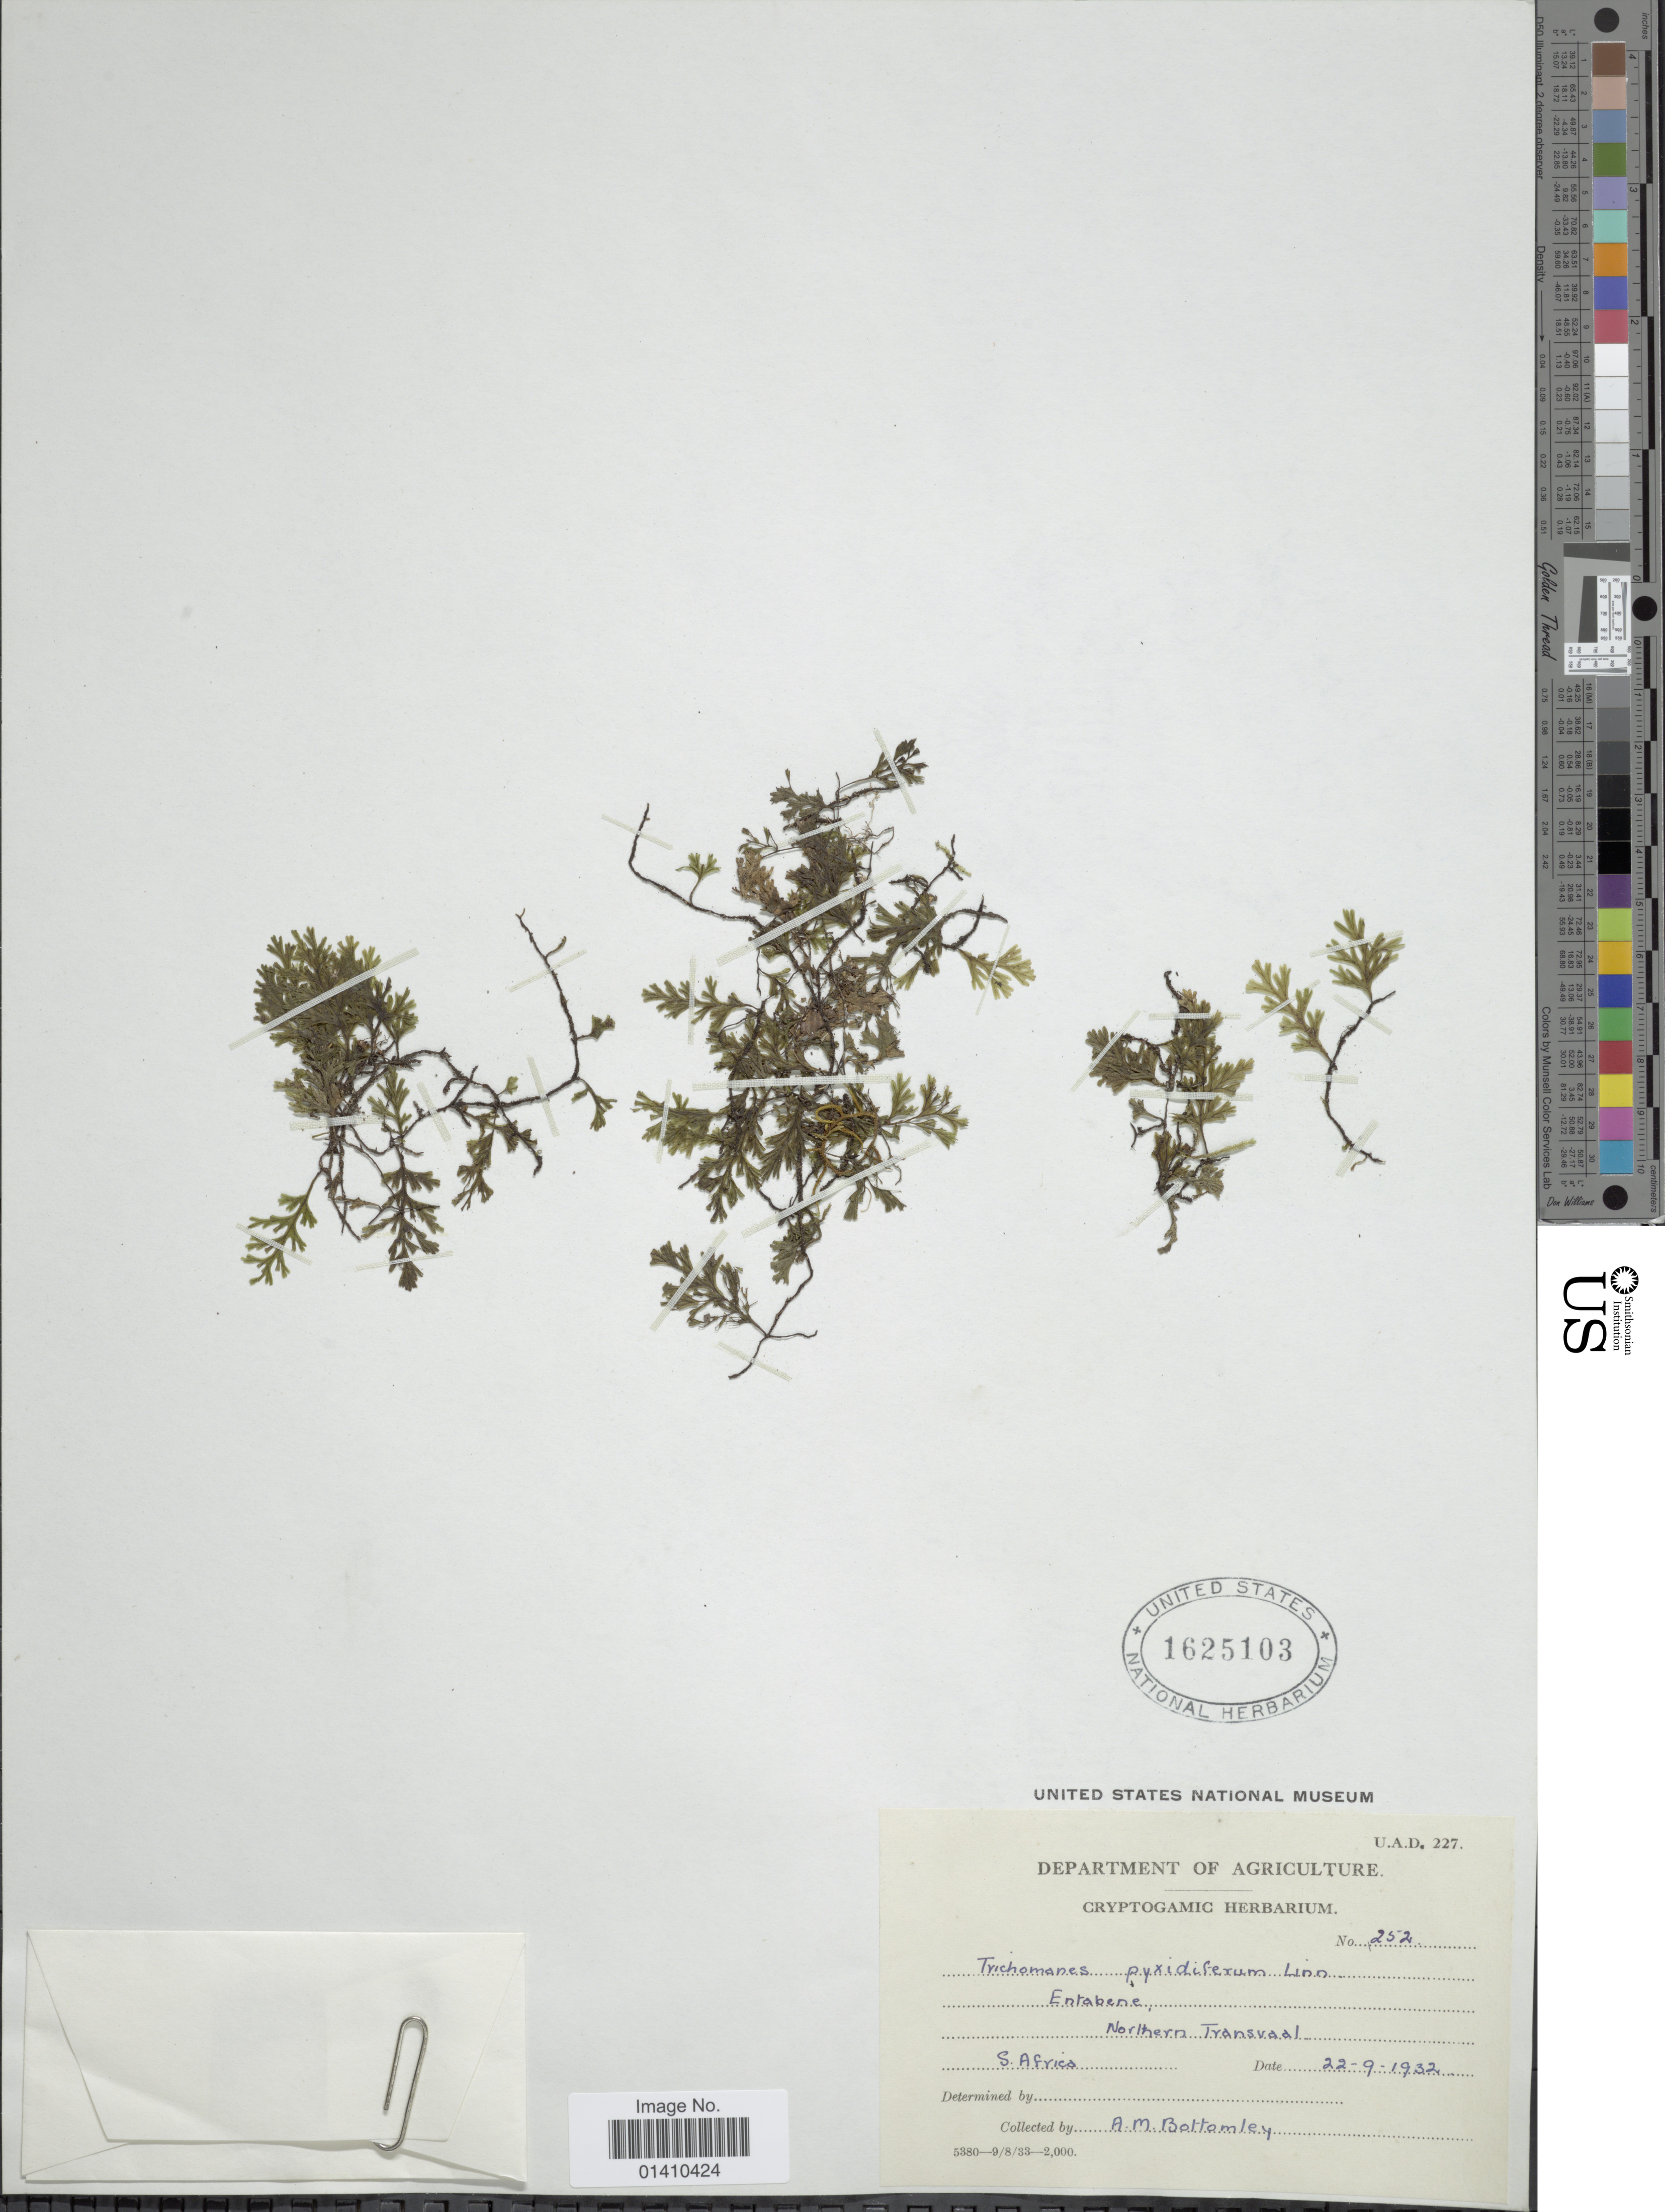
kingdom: Plantae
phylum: Tracheophyta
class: Polypodiopsida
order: Hymenophyllales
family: Hymenophyllaceae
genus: Polyphlebium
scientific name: Polyphlebium pyxidiferum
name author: (L.) Ebihara & Dubuisson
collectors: A. Bottomley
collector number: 252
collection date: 1932-09-22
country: South Africa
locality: Entabene, Northern Transvaal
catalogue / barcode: US 1625103